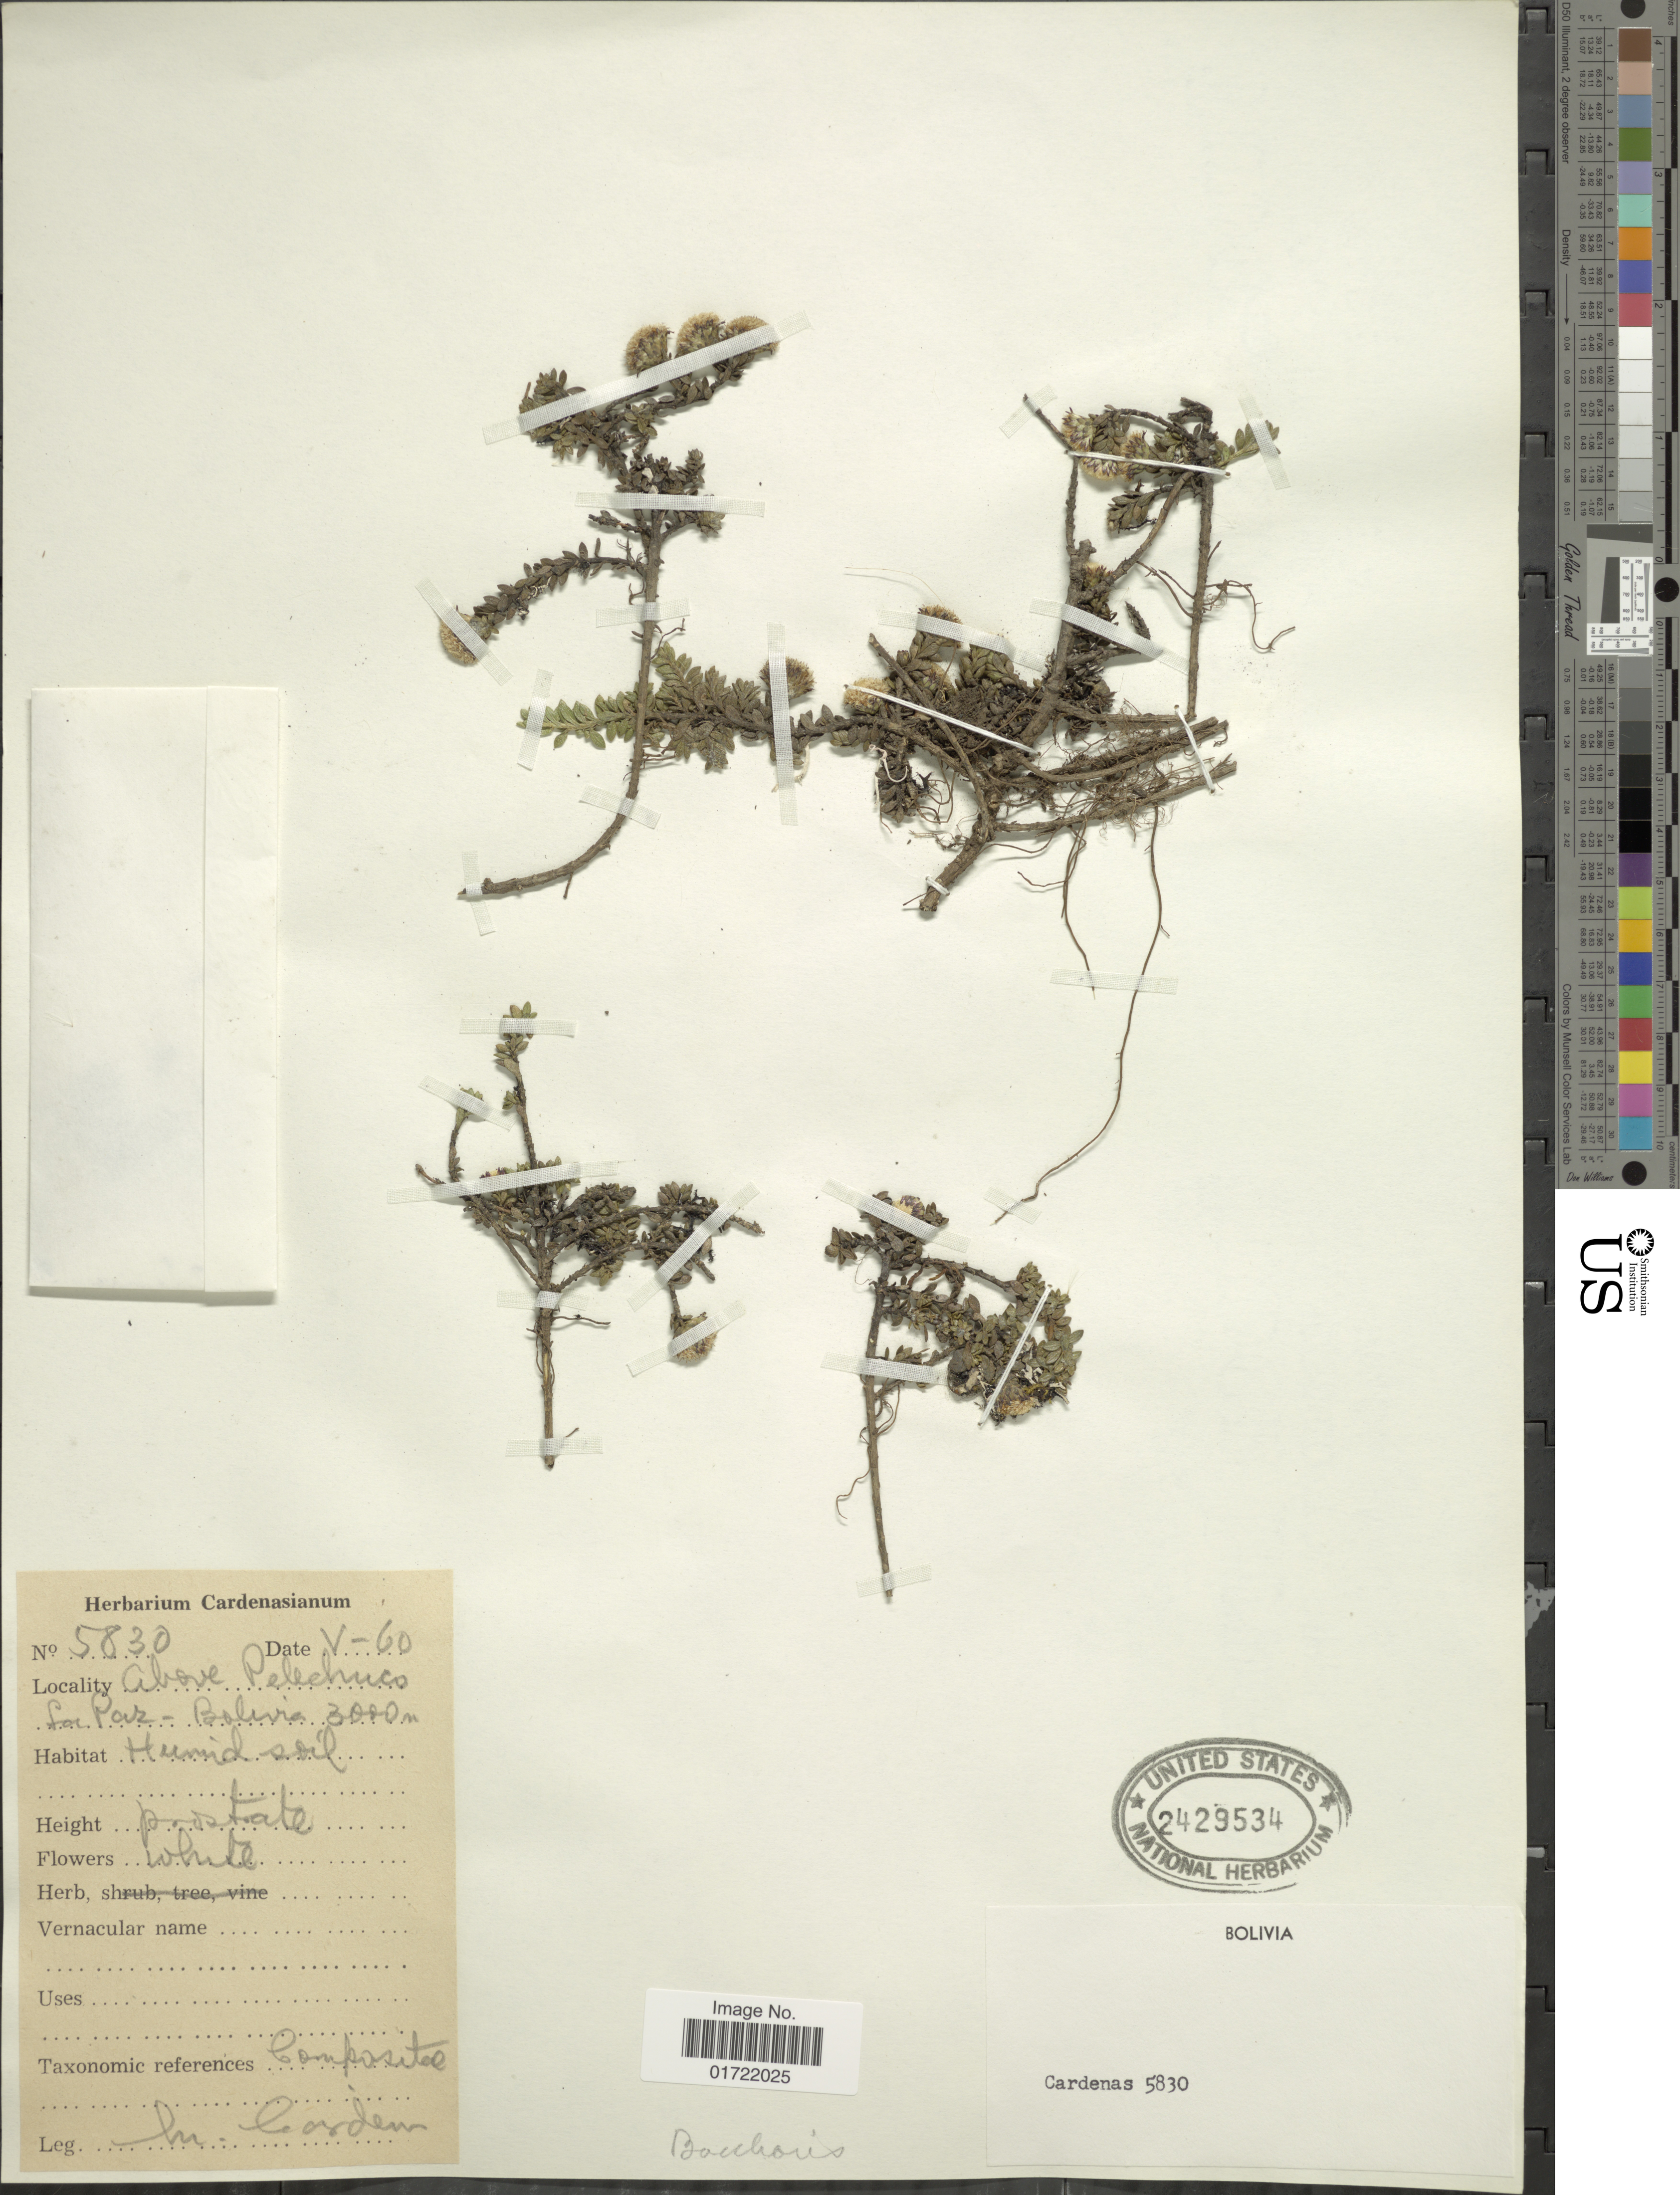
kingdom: Plantae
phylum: Tracheophyta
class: Magnoliopsida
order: Asterales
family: Asteraceae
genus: Baccharis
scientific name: Baccharis caespitosa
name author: (Ruiz & Pav.) Pers.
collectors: M. Cárdenas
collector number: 5830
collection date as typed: Transcribed d/m/y: /5/60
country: Bolivia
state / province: La Paz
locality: Above Pelechuco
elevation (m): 3000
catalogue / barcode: US 2429534